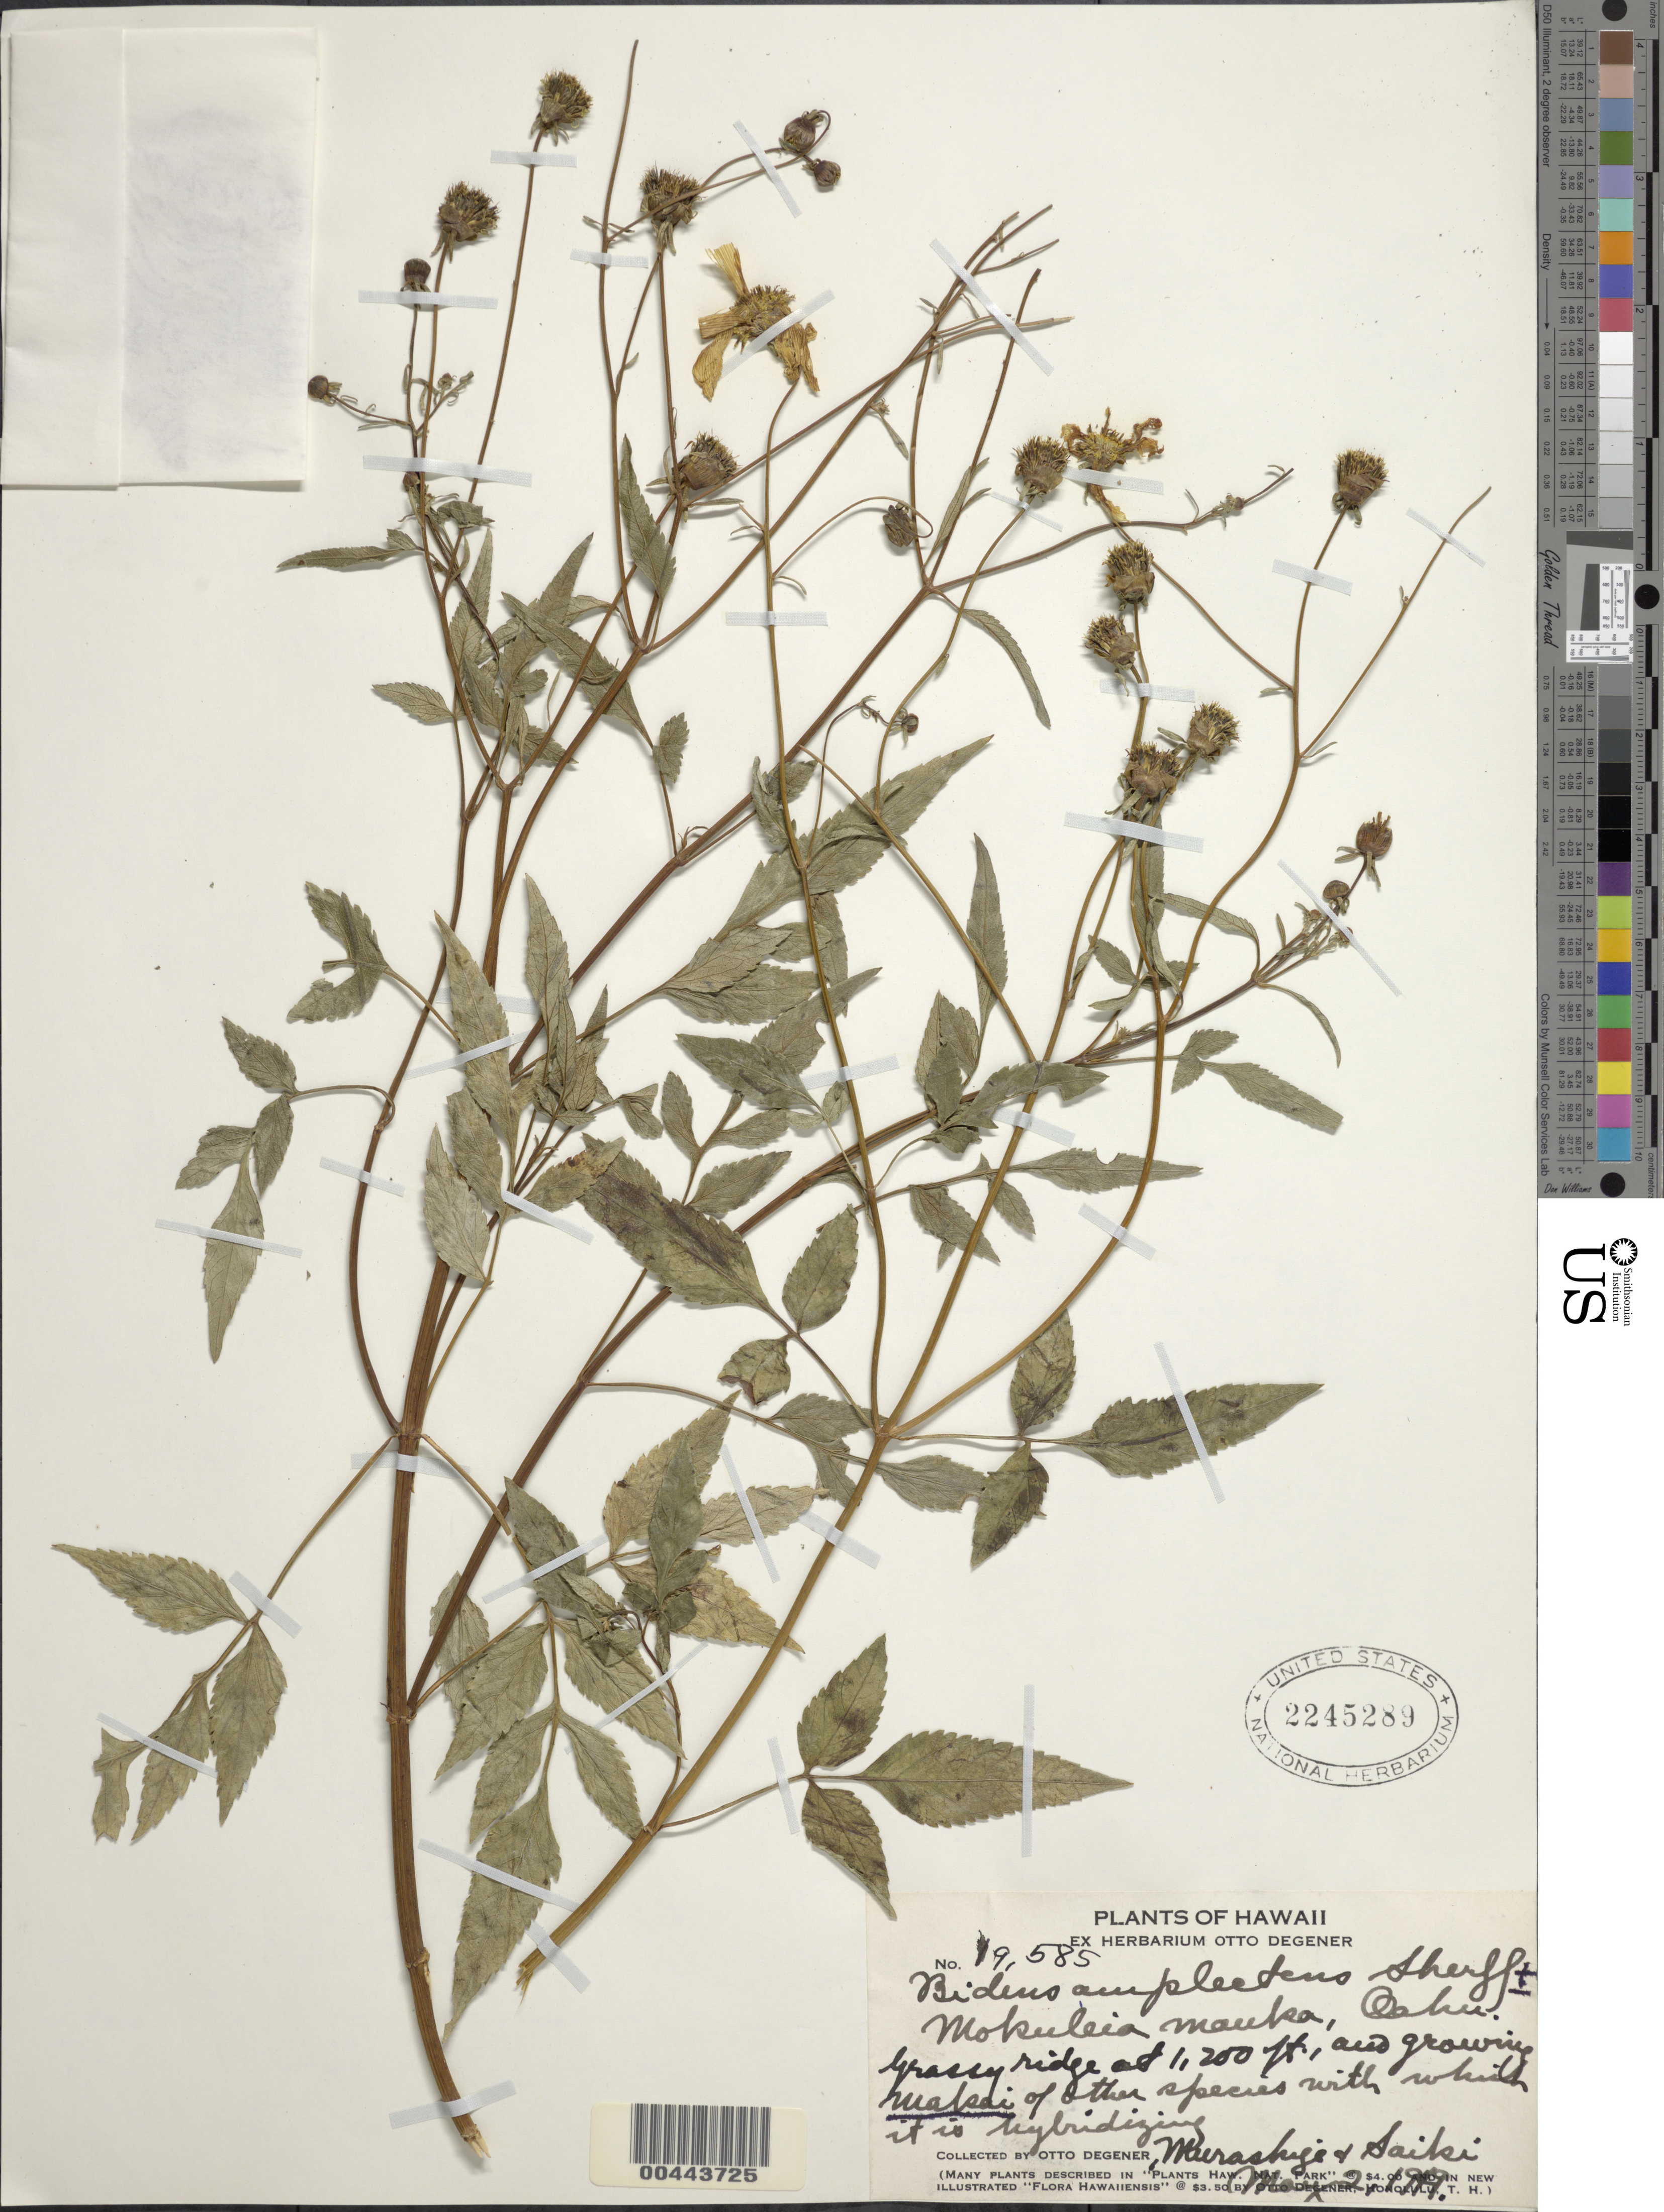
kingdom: Plantae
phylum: Tracheophyta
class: Magnoliopsida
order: Asterales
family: Asteraceae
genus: Bidens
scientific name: Bidens amplectens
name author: Sherff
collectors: O. Degener, T. Murashige & Saiki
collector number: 19585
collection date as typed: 2 May 1949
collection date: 1949-05-02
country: United States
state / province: Hawaii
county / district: Honolulu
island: Oahu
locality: Mokuleia mauka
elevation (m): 366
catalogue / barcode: US 2245289